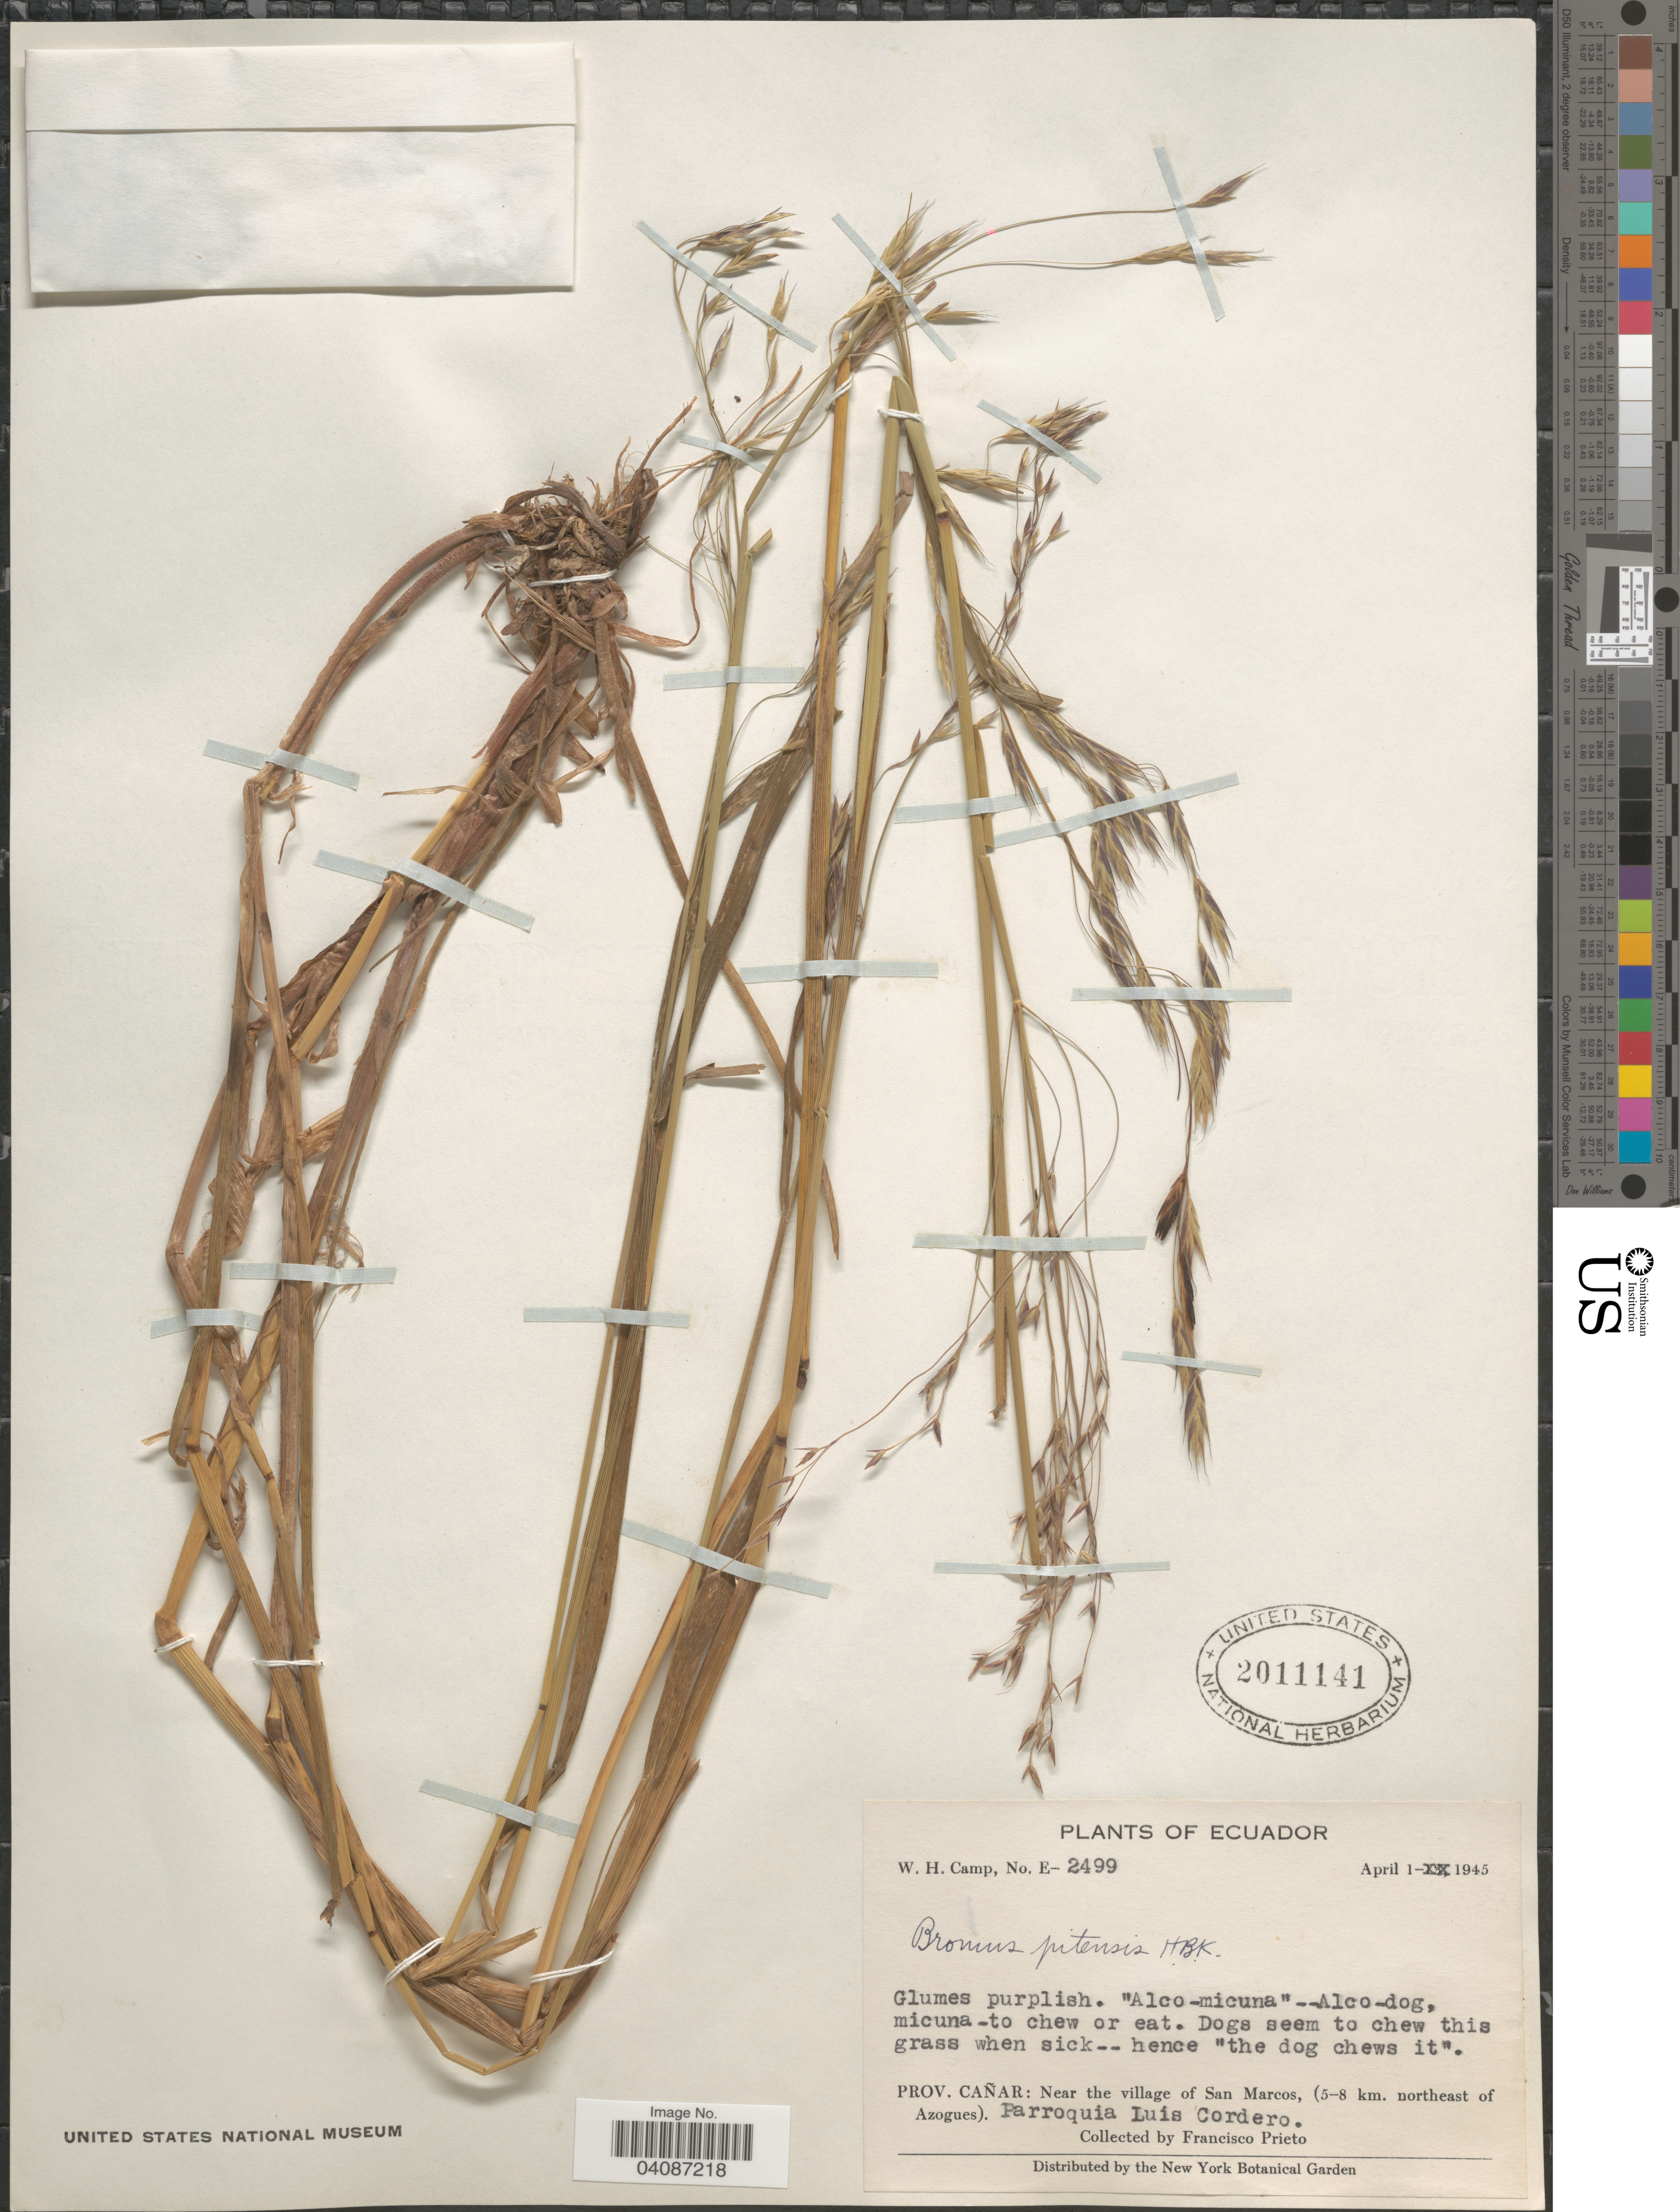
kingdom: Plantae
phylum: Tracheophyta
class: Liliopsida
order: Poales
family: Poaceae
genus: Bromus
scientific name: Bromus pitensis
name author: Kunth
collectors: W. H. Camp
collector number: E-2499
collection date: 1945-04-01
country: Ecuador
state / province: Cañar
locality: Near the village of San Marcos, (5-8 km. northeast of Azogues). Parroquia Luis Cordero [unsure placement].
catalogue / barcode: US 2011141